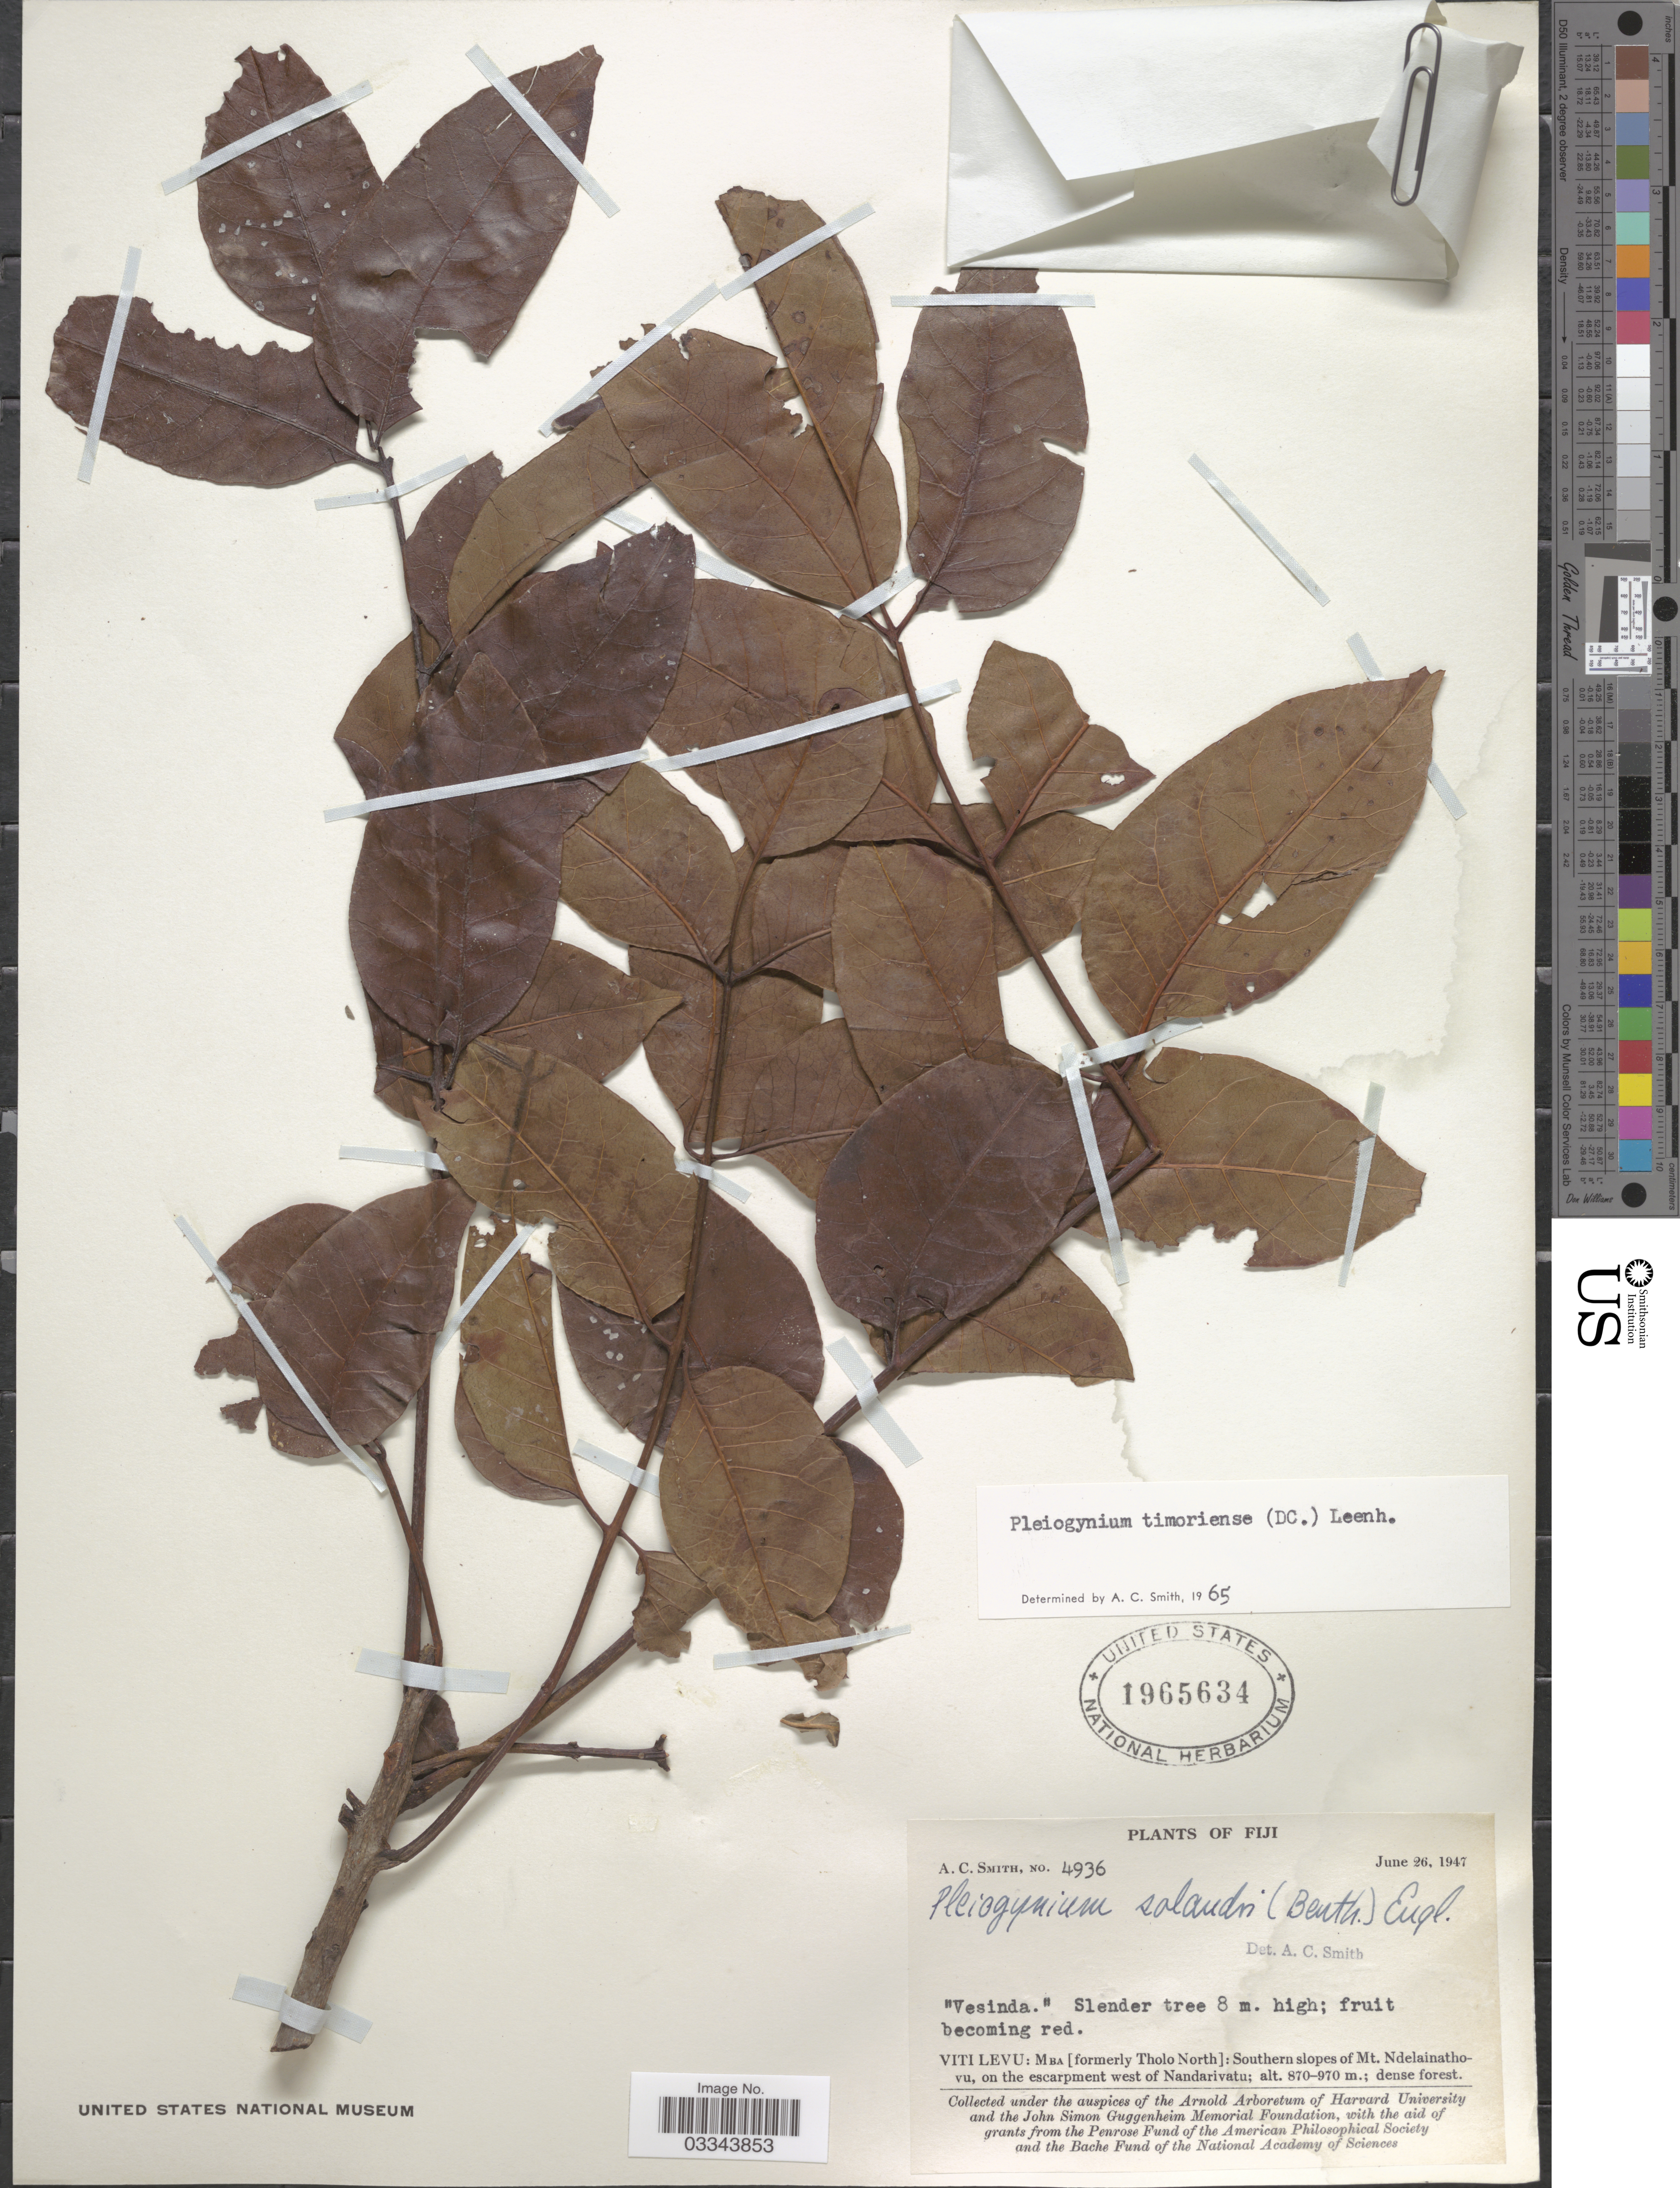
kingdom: Plantae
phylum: Tracheophyta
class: Magnoliopsida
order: Sapindales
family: Anacardiaceae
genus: Pleiogynium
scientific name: Pleiogynium timoriense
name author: (A. DC.) Leenh.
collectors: A. C. Smith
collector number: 4936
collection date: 1947-06-26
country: Fiji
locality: Viti Levu: Mba [Formerly Tholo North]: Southern slopes of Mt. Ndelainathovu, on the escarpment west of Nandarivatu.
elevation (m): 870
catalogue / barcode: US 1965634